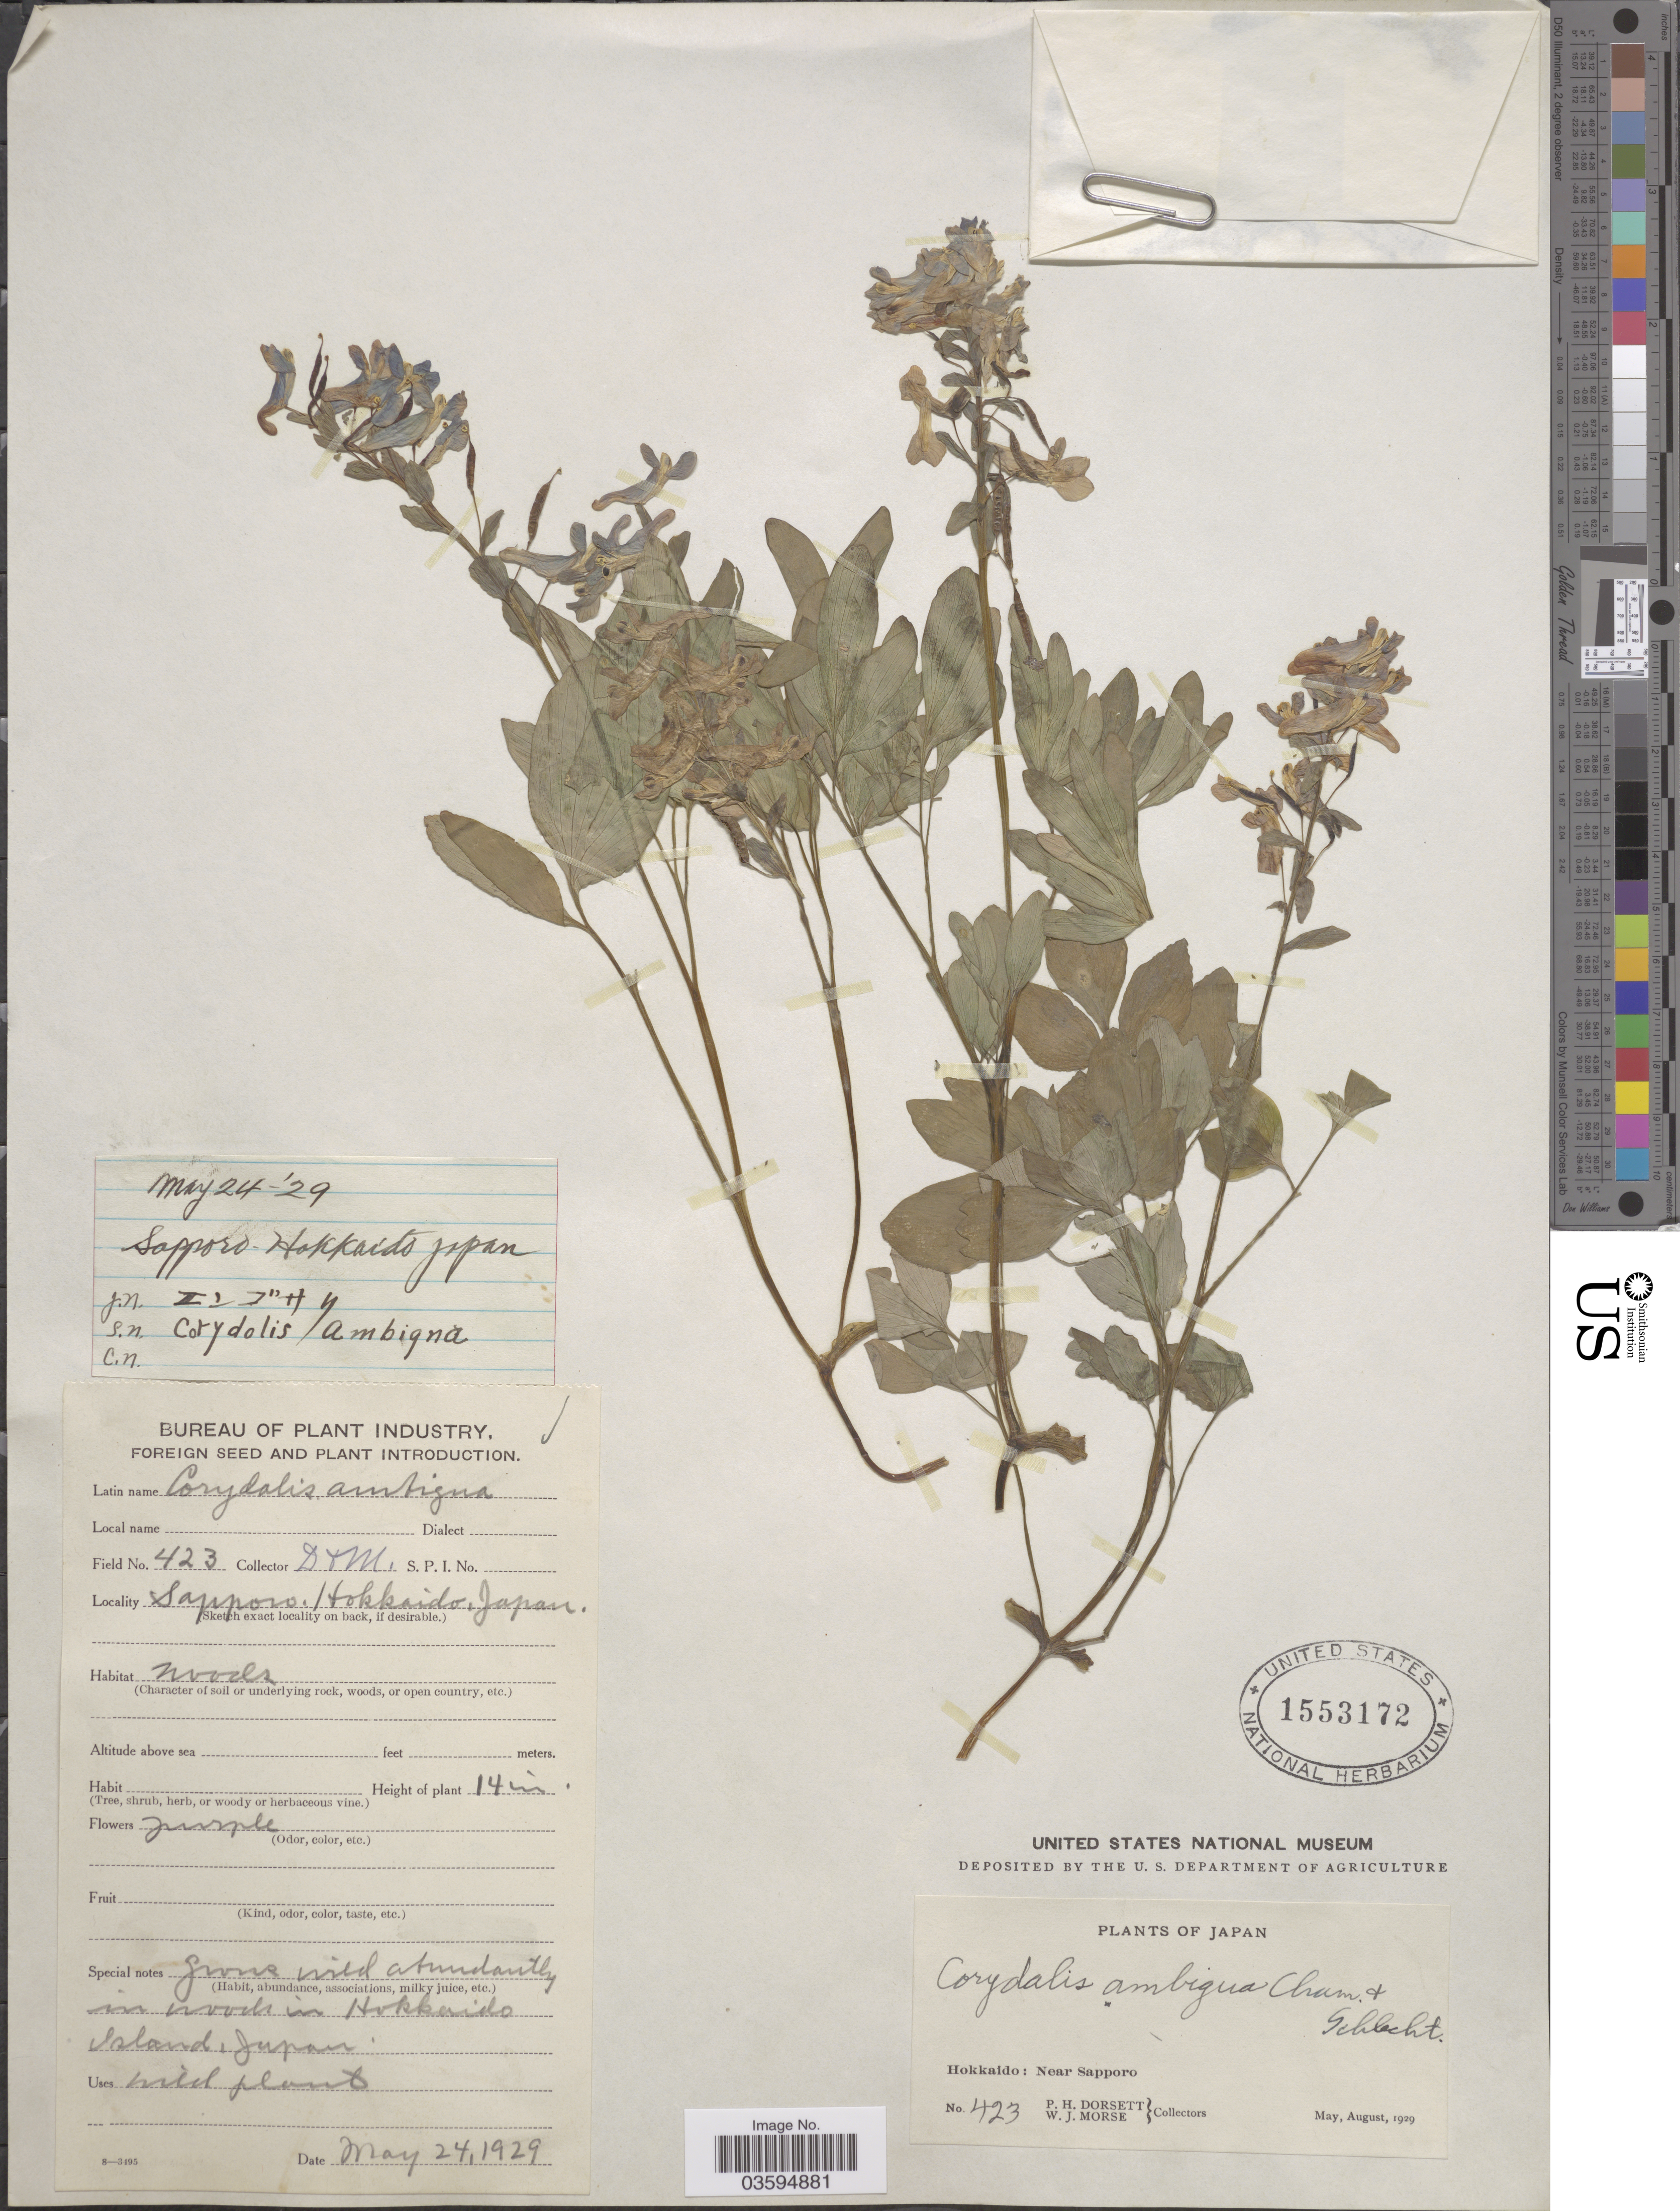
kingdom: Plantae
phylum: Tracheophyta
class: Magnoliopsida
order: Ranunculales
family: Papaveraceae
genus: Corydalis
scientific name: Corydalis ambigua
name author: Cham. & Schltdl.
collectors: P. H. Dorsett & W. J. Morse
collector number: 423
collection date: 1929-05-24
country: Japan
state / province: Hokkaidō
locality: Near Sapporo.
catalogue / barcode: US 1553172